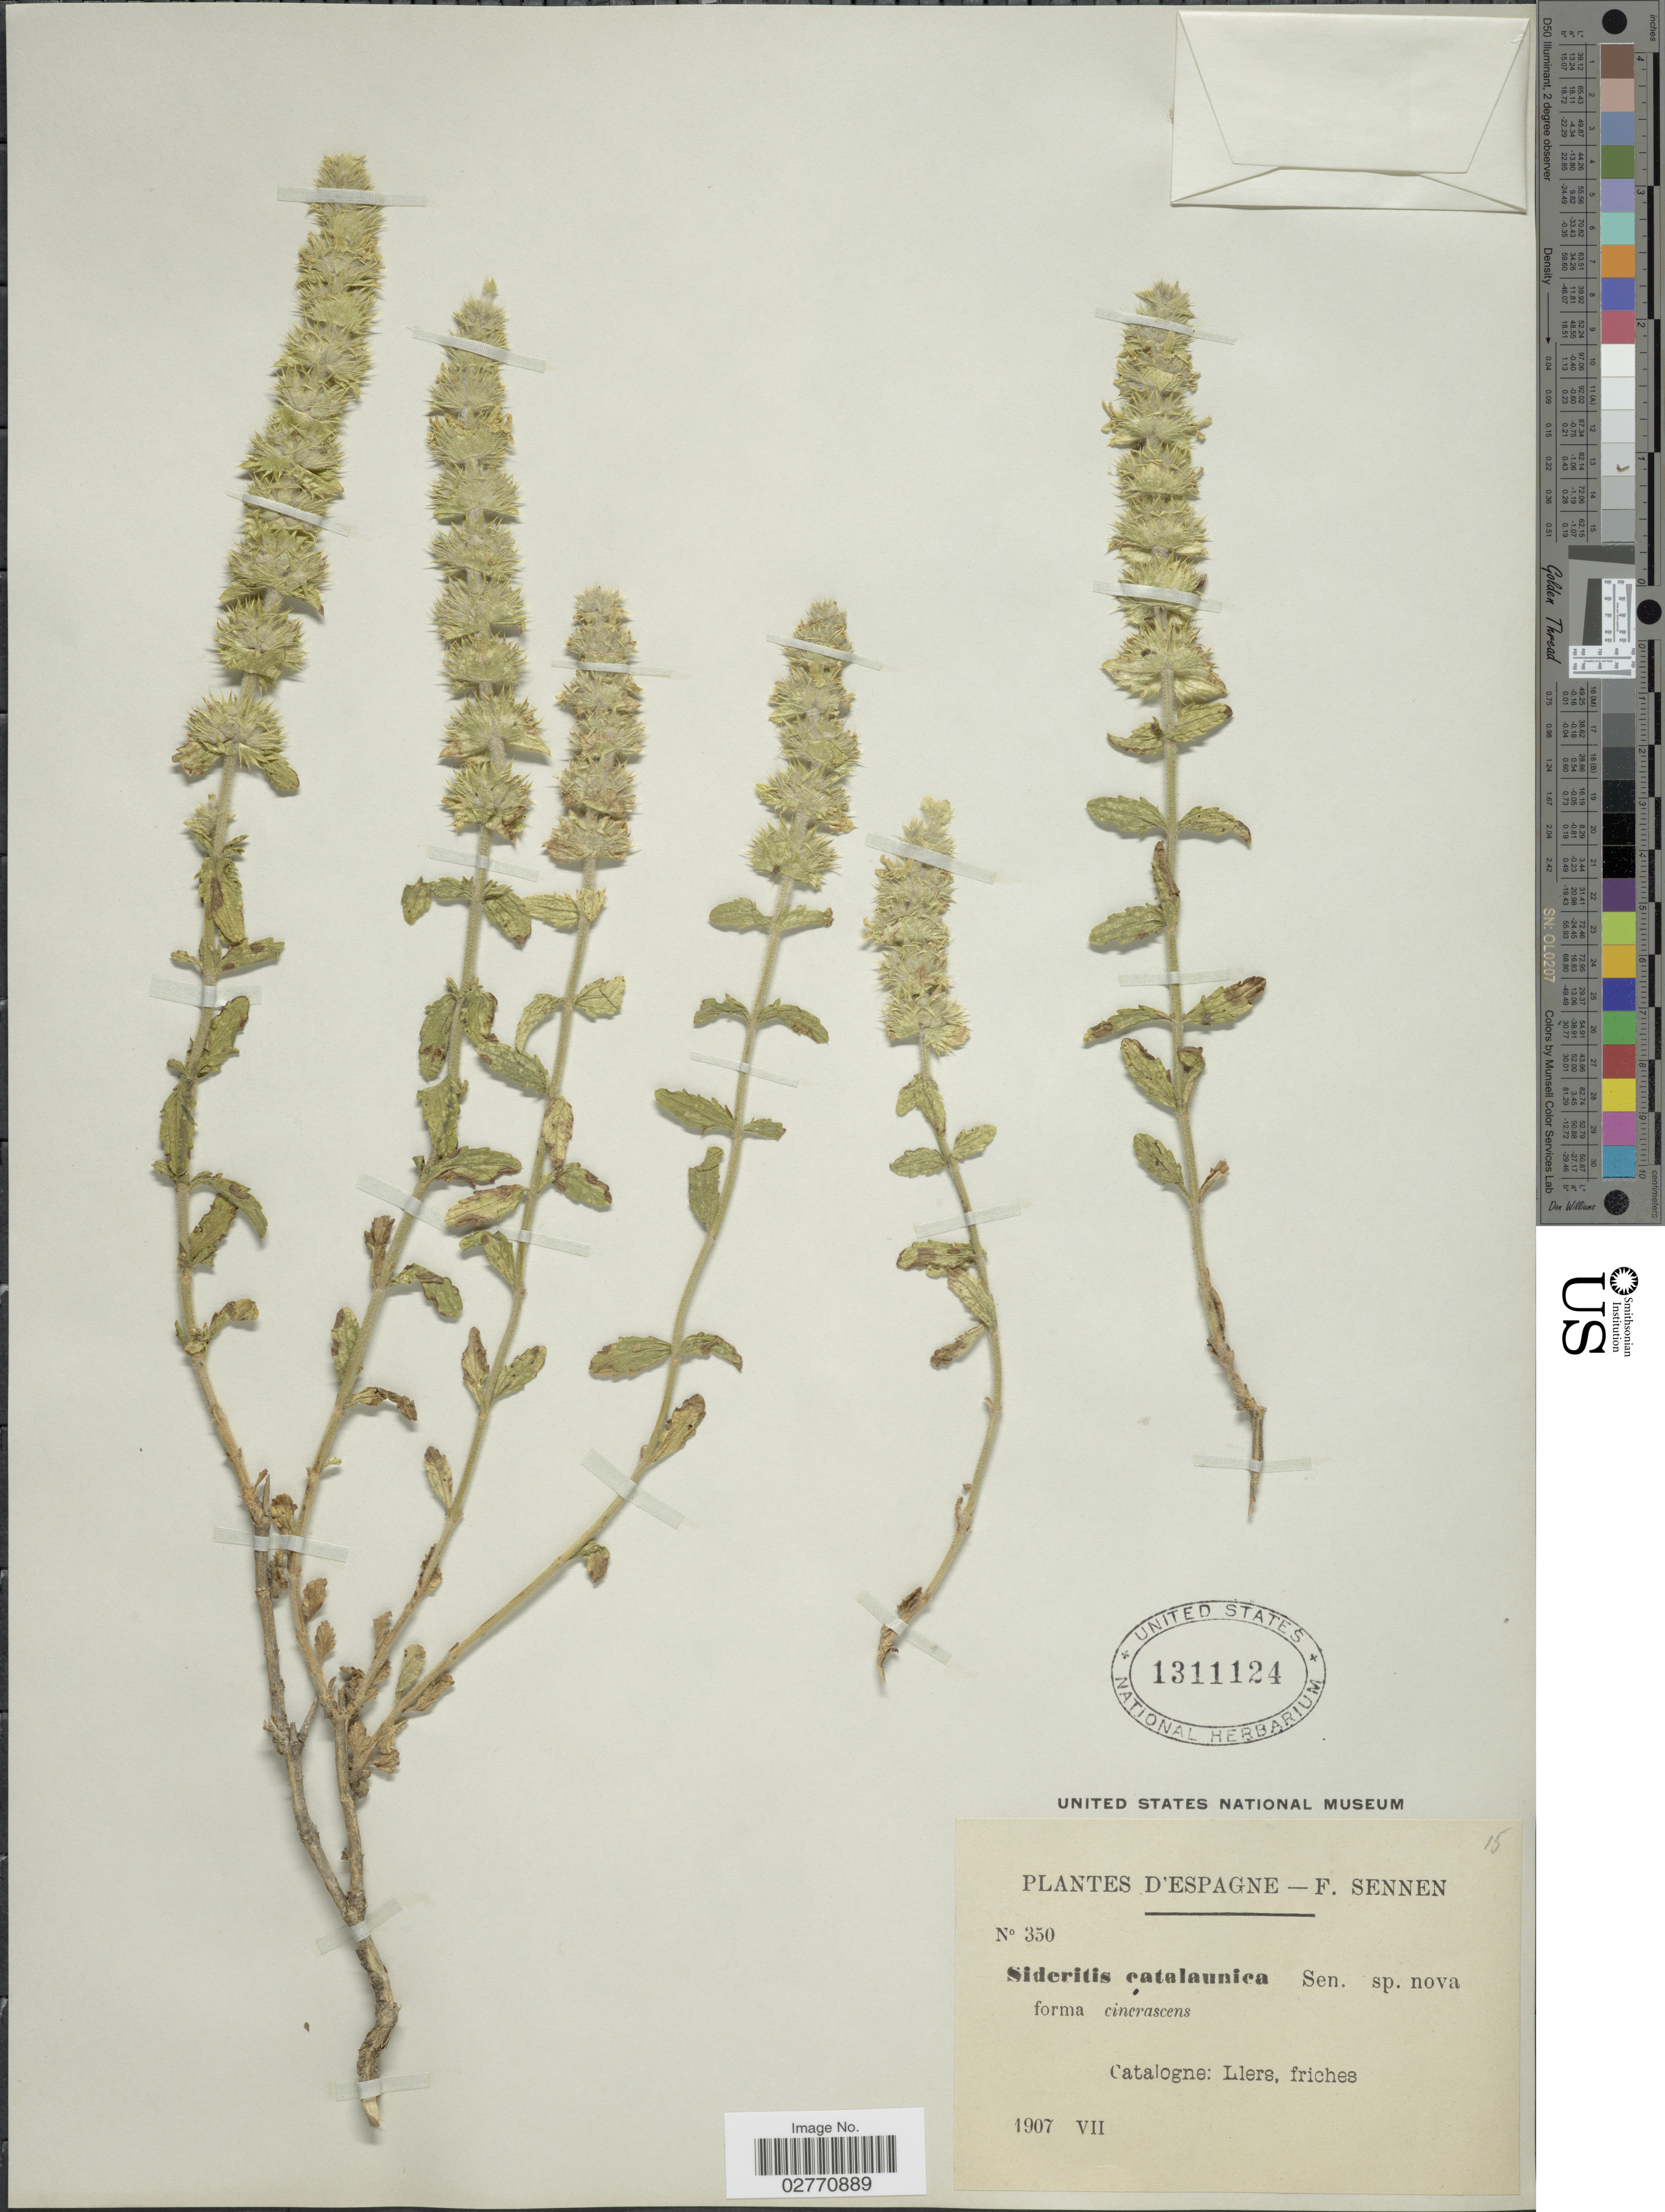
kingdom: Plantae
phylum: Tracheophyta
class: Magnoliopsida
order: Lamiales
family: Lamiaceae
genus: Sideritis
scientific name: Sideritis catalaunica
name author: Sennen & Pau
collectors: E. Sennen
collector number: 350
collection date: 1907-07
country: Spain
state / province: Catalunya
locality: D'Espagne. Catalogne: Llers, friches.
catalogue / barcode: US 1311124